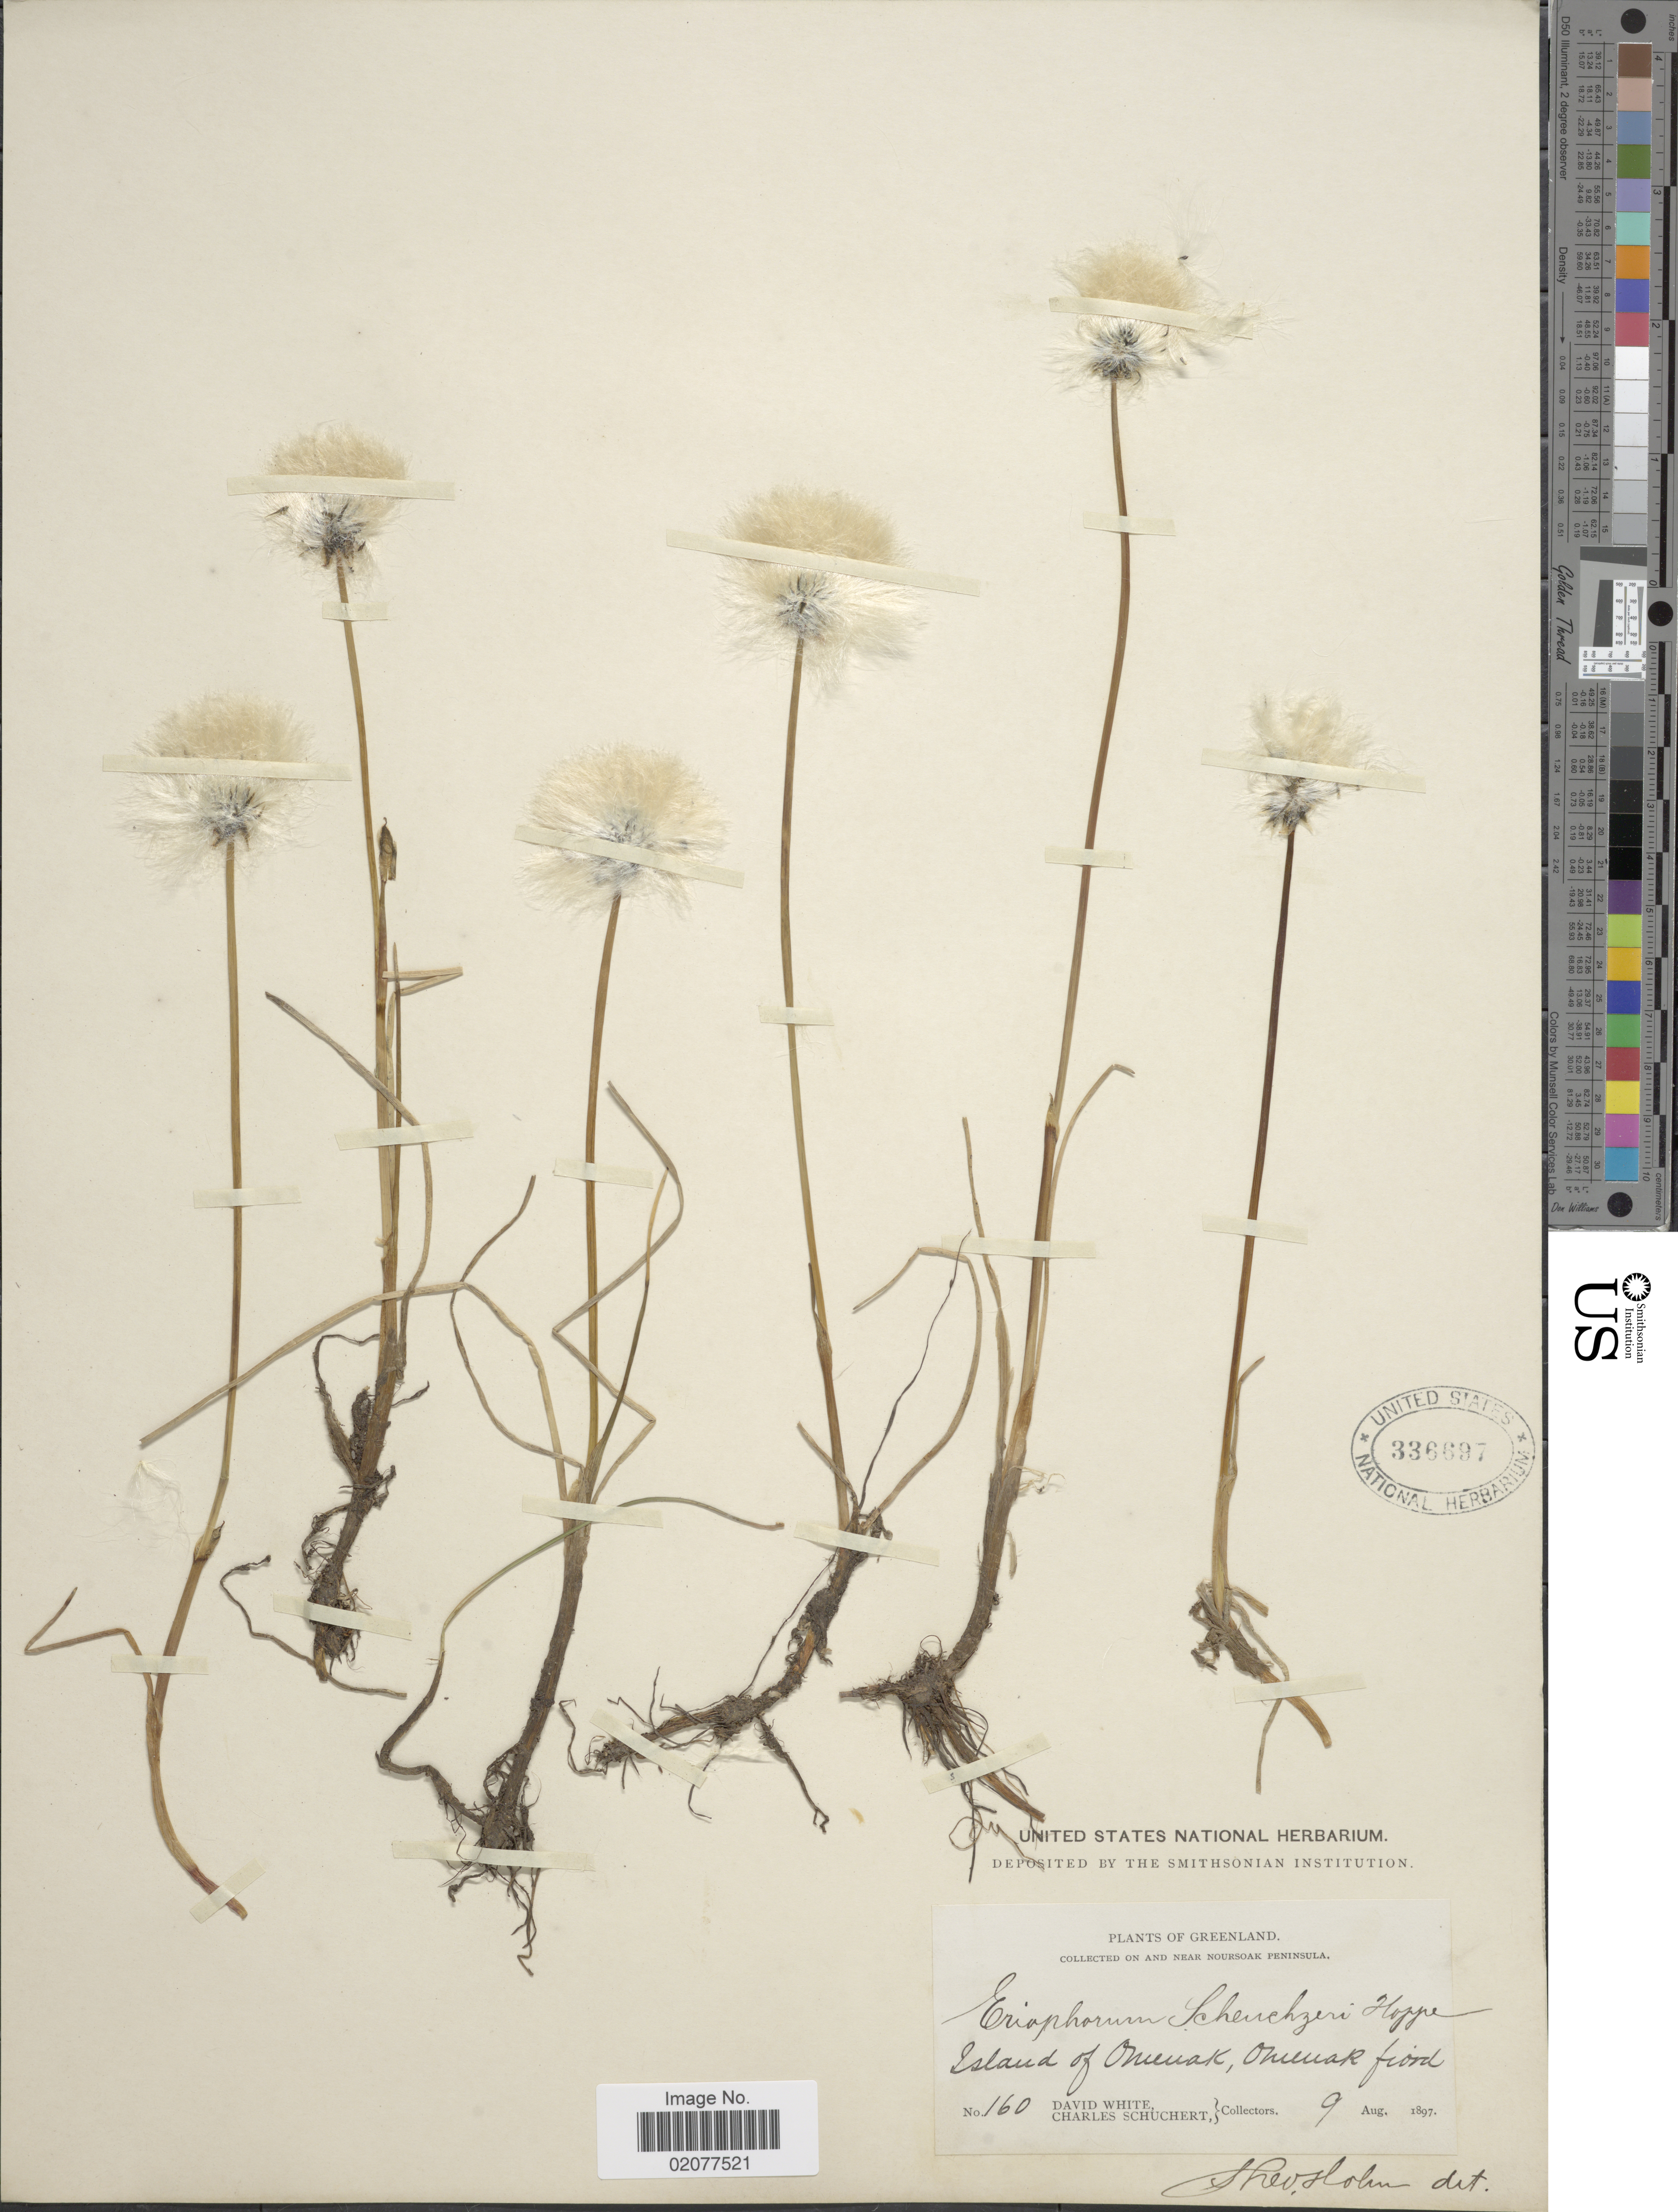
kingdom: Plantae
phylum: Tracheophyta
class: Liliopsida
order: Poales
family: Cyperaceae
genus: Eriophorum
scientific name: Eriophorum scheuchzeri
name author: Hoppe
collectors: D. White & C. Schuchert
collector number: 160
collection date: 1897-08-09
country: Greenland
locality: Island of Omeuak, Omeuak fiord. Near Noursoak Peninsula.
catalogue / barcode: US 336697